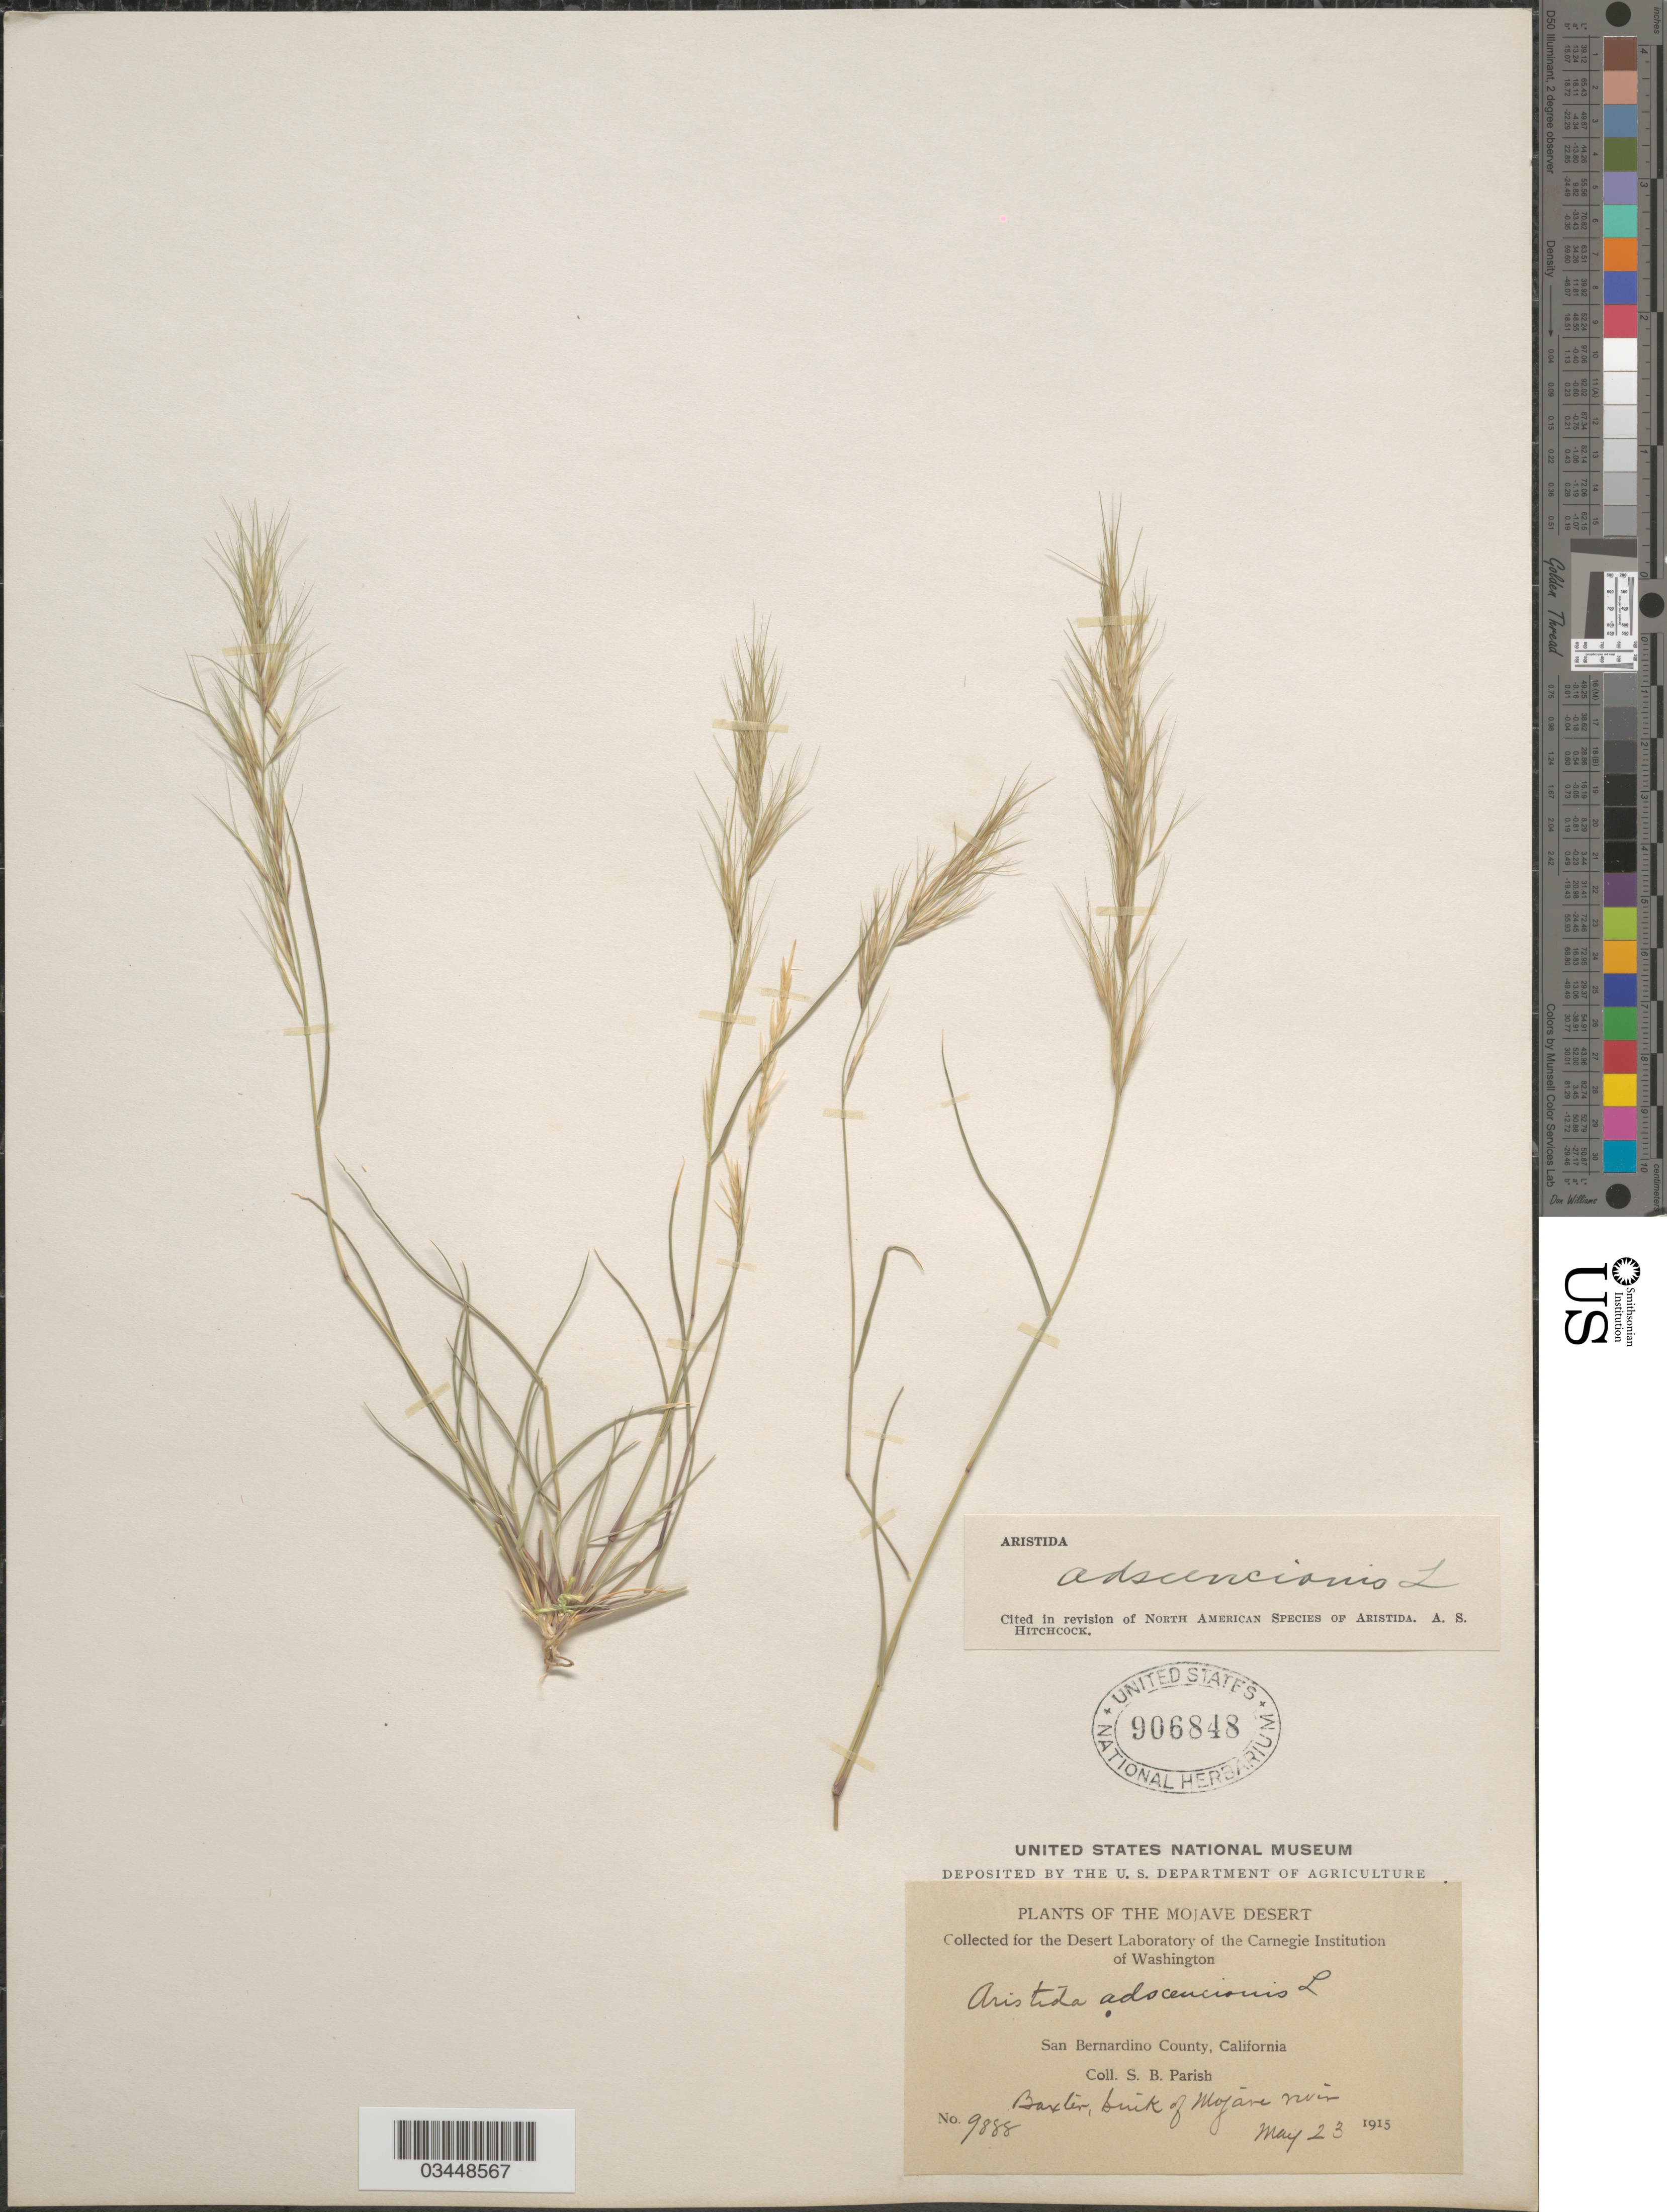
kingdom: Plantae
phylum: Tracheophyta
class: Liliopsida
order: Poales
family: Poaceae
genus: Aristida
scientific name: Aristida adscensionis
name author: L.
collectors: S. B. Parish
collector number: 9888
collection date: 1915-05-23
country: United States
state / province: California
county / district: San Bernardino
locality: The Mojave Desert. San Bernardino County. Baxter, brick of Mojave river.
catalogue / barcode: US 906848